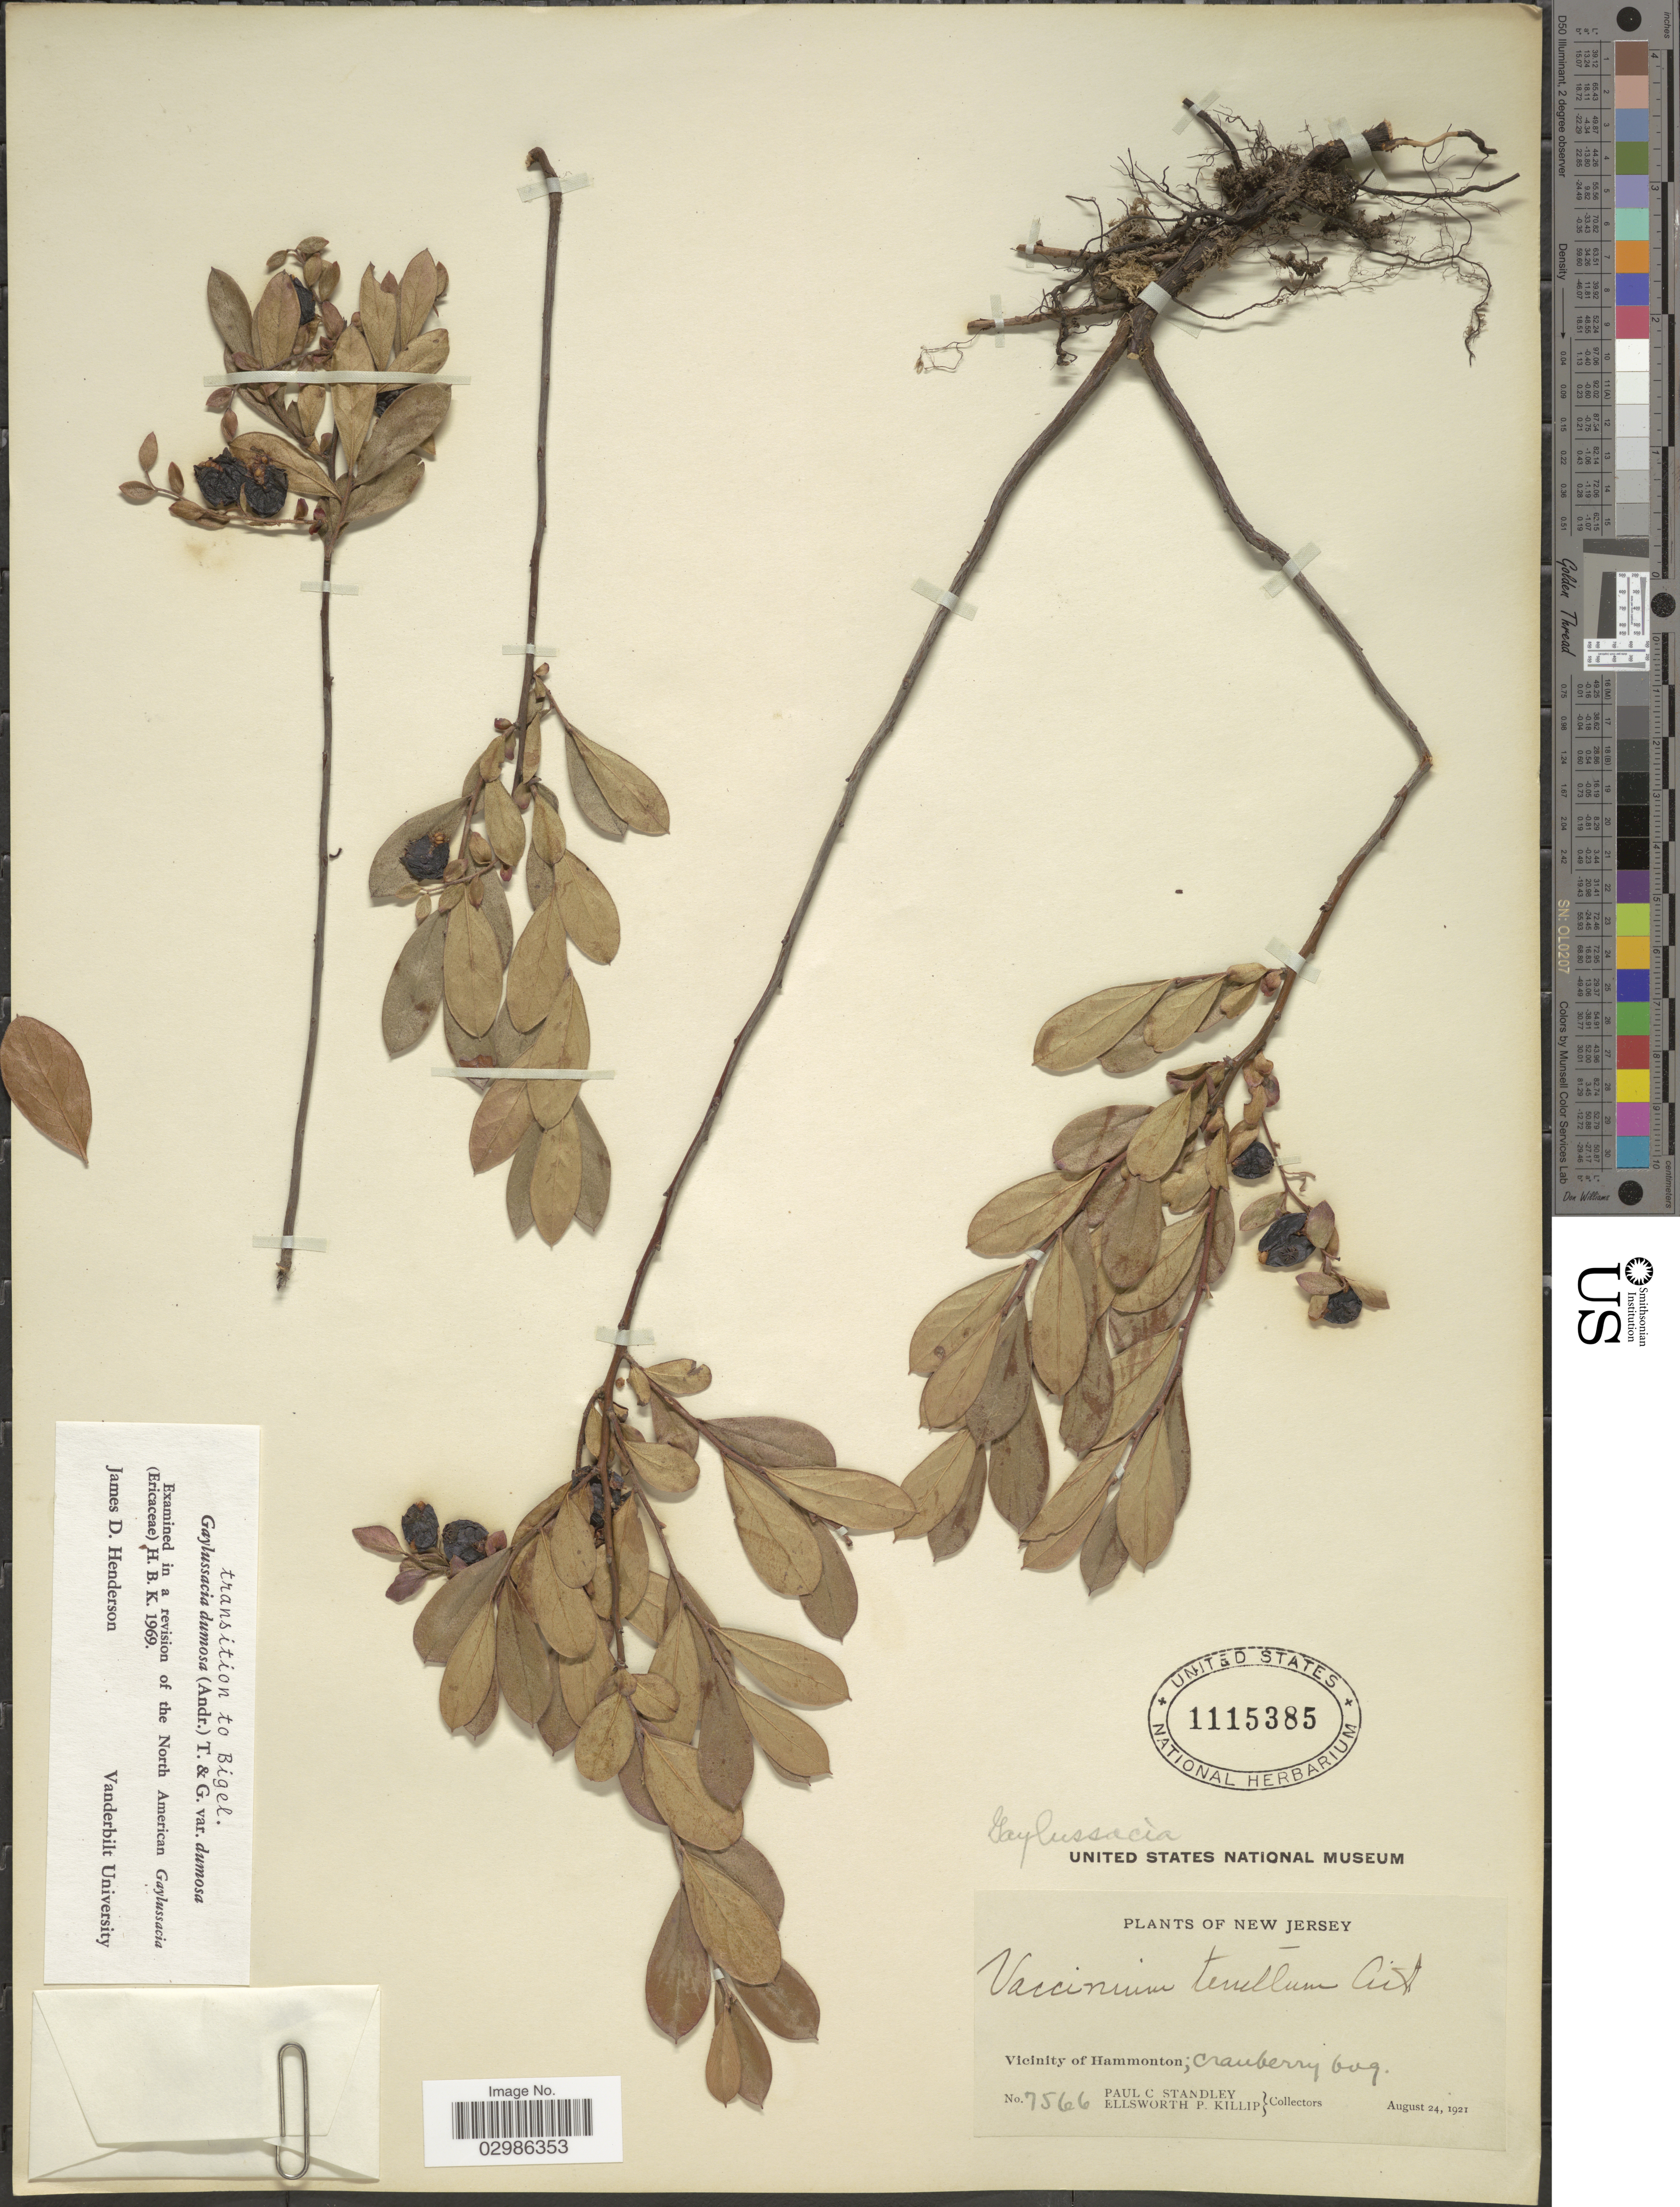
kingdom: Plantae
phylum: Tracheophyta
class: Magnoliopsida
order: Ericales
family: Ericaceae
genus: Gaylussacia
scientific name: Gaylussacia dumosa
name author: (Andrews) Torr. & A. Gray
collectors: P. C. Standley & E. P. Killip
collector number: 7566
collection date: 1921-08-24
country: United States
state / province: New Jersey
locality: Vicinity of Hammonton.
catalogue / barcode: US 1115385